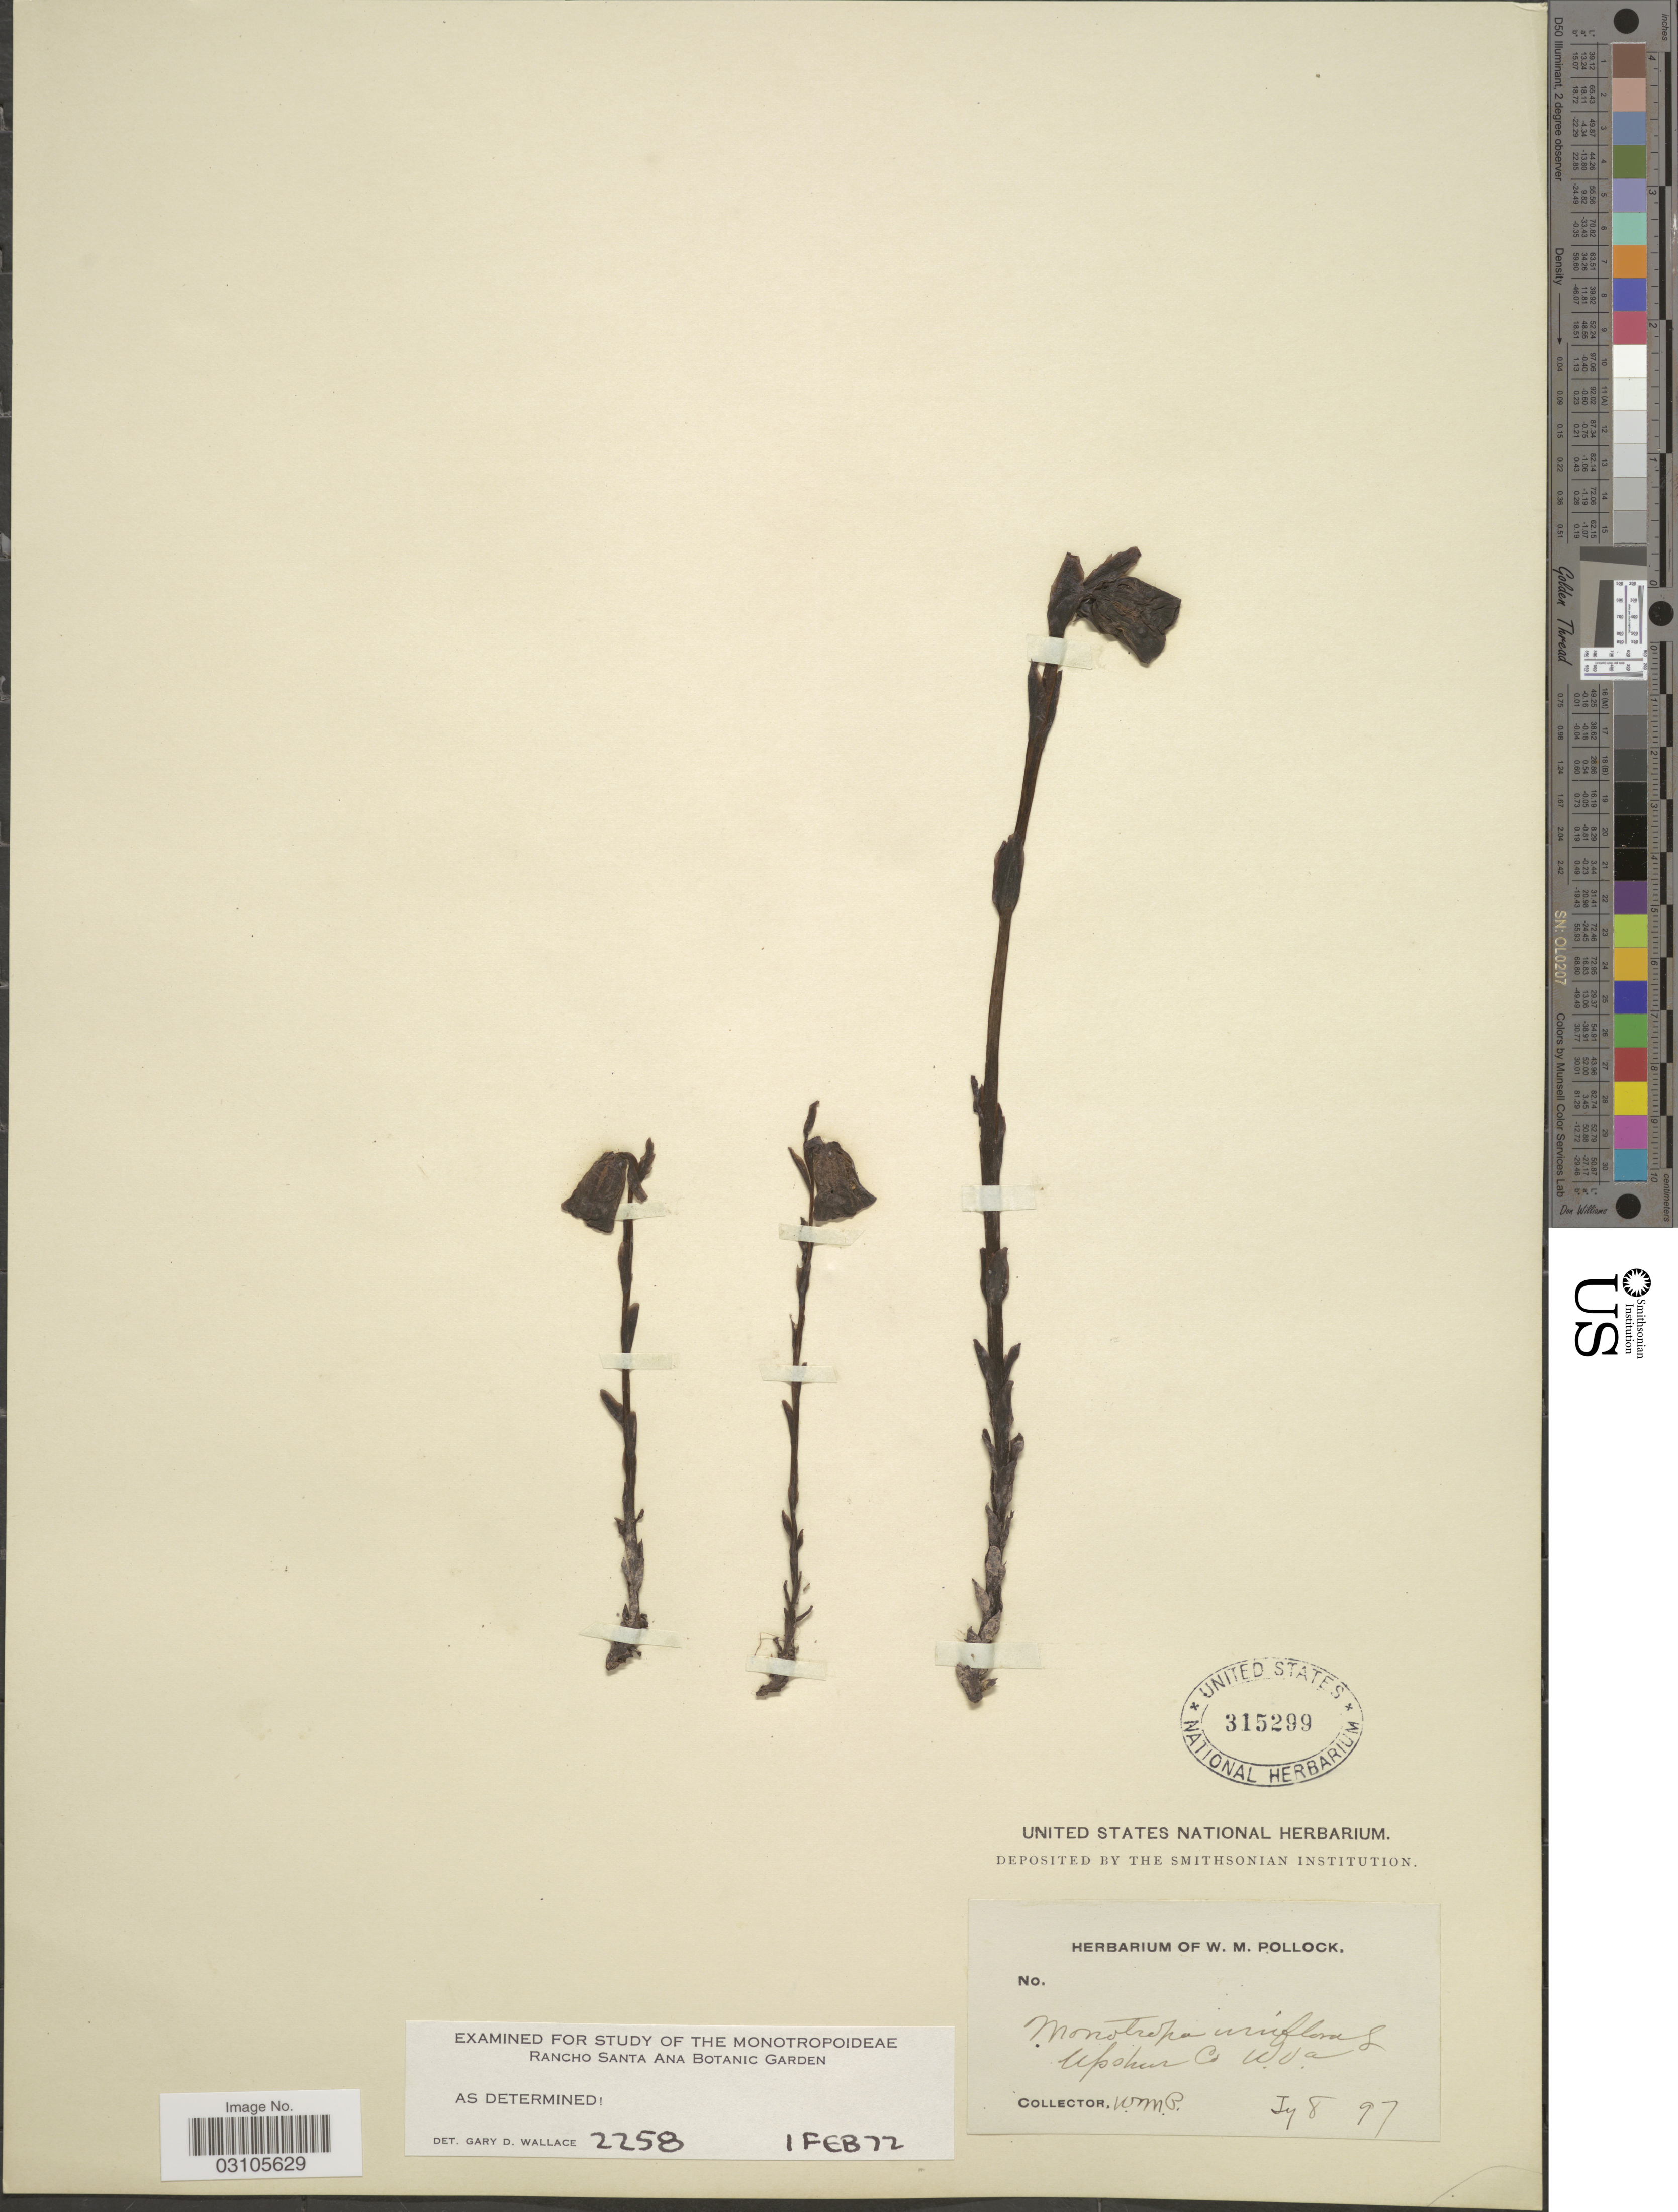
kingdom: Plantae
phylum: Tracheophyta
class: Magnoliopsida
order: Ericales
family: Ericaceae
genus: Monotropa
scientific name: Monotropa uniflora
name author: L.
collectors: W. M. Pollock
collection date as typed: Transcribed d/m/y: 8/7/97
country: United States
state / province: West Virginia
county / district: Upshur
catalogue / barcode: US 315299